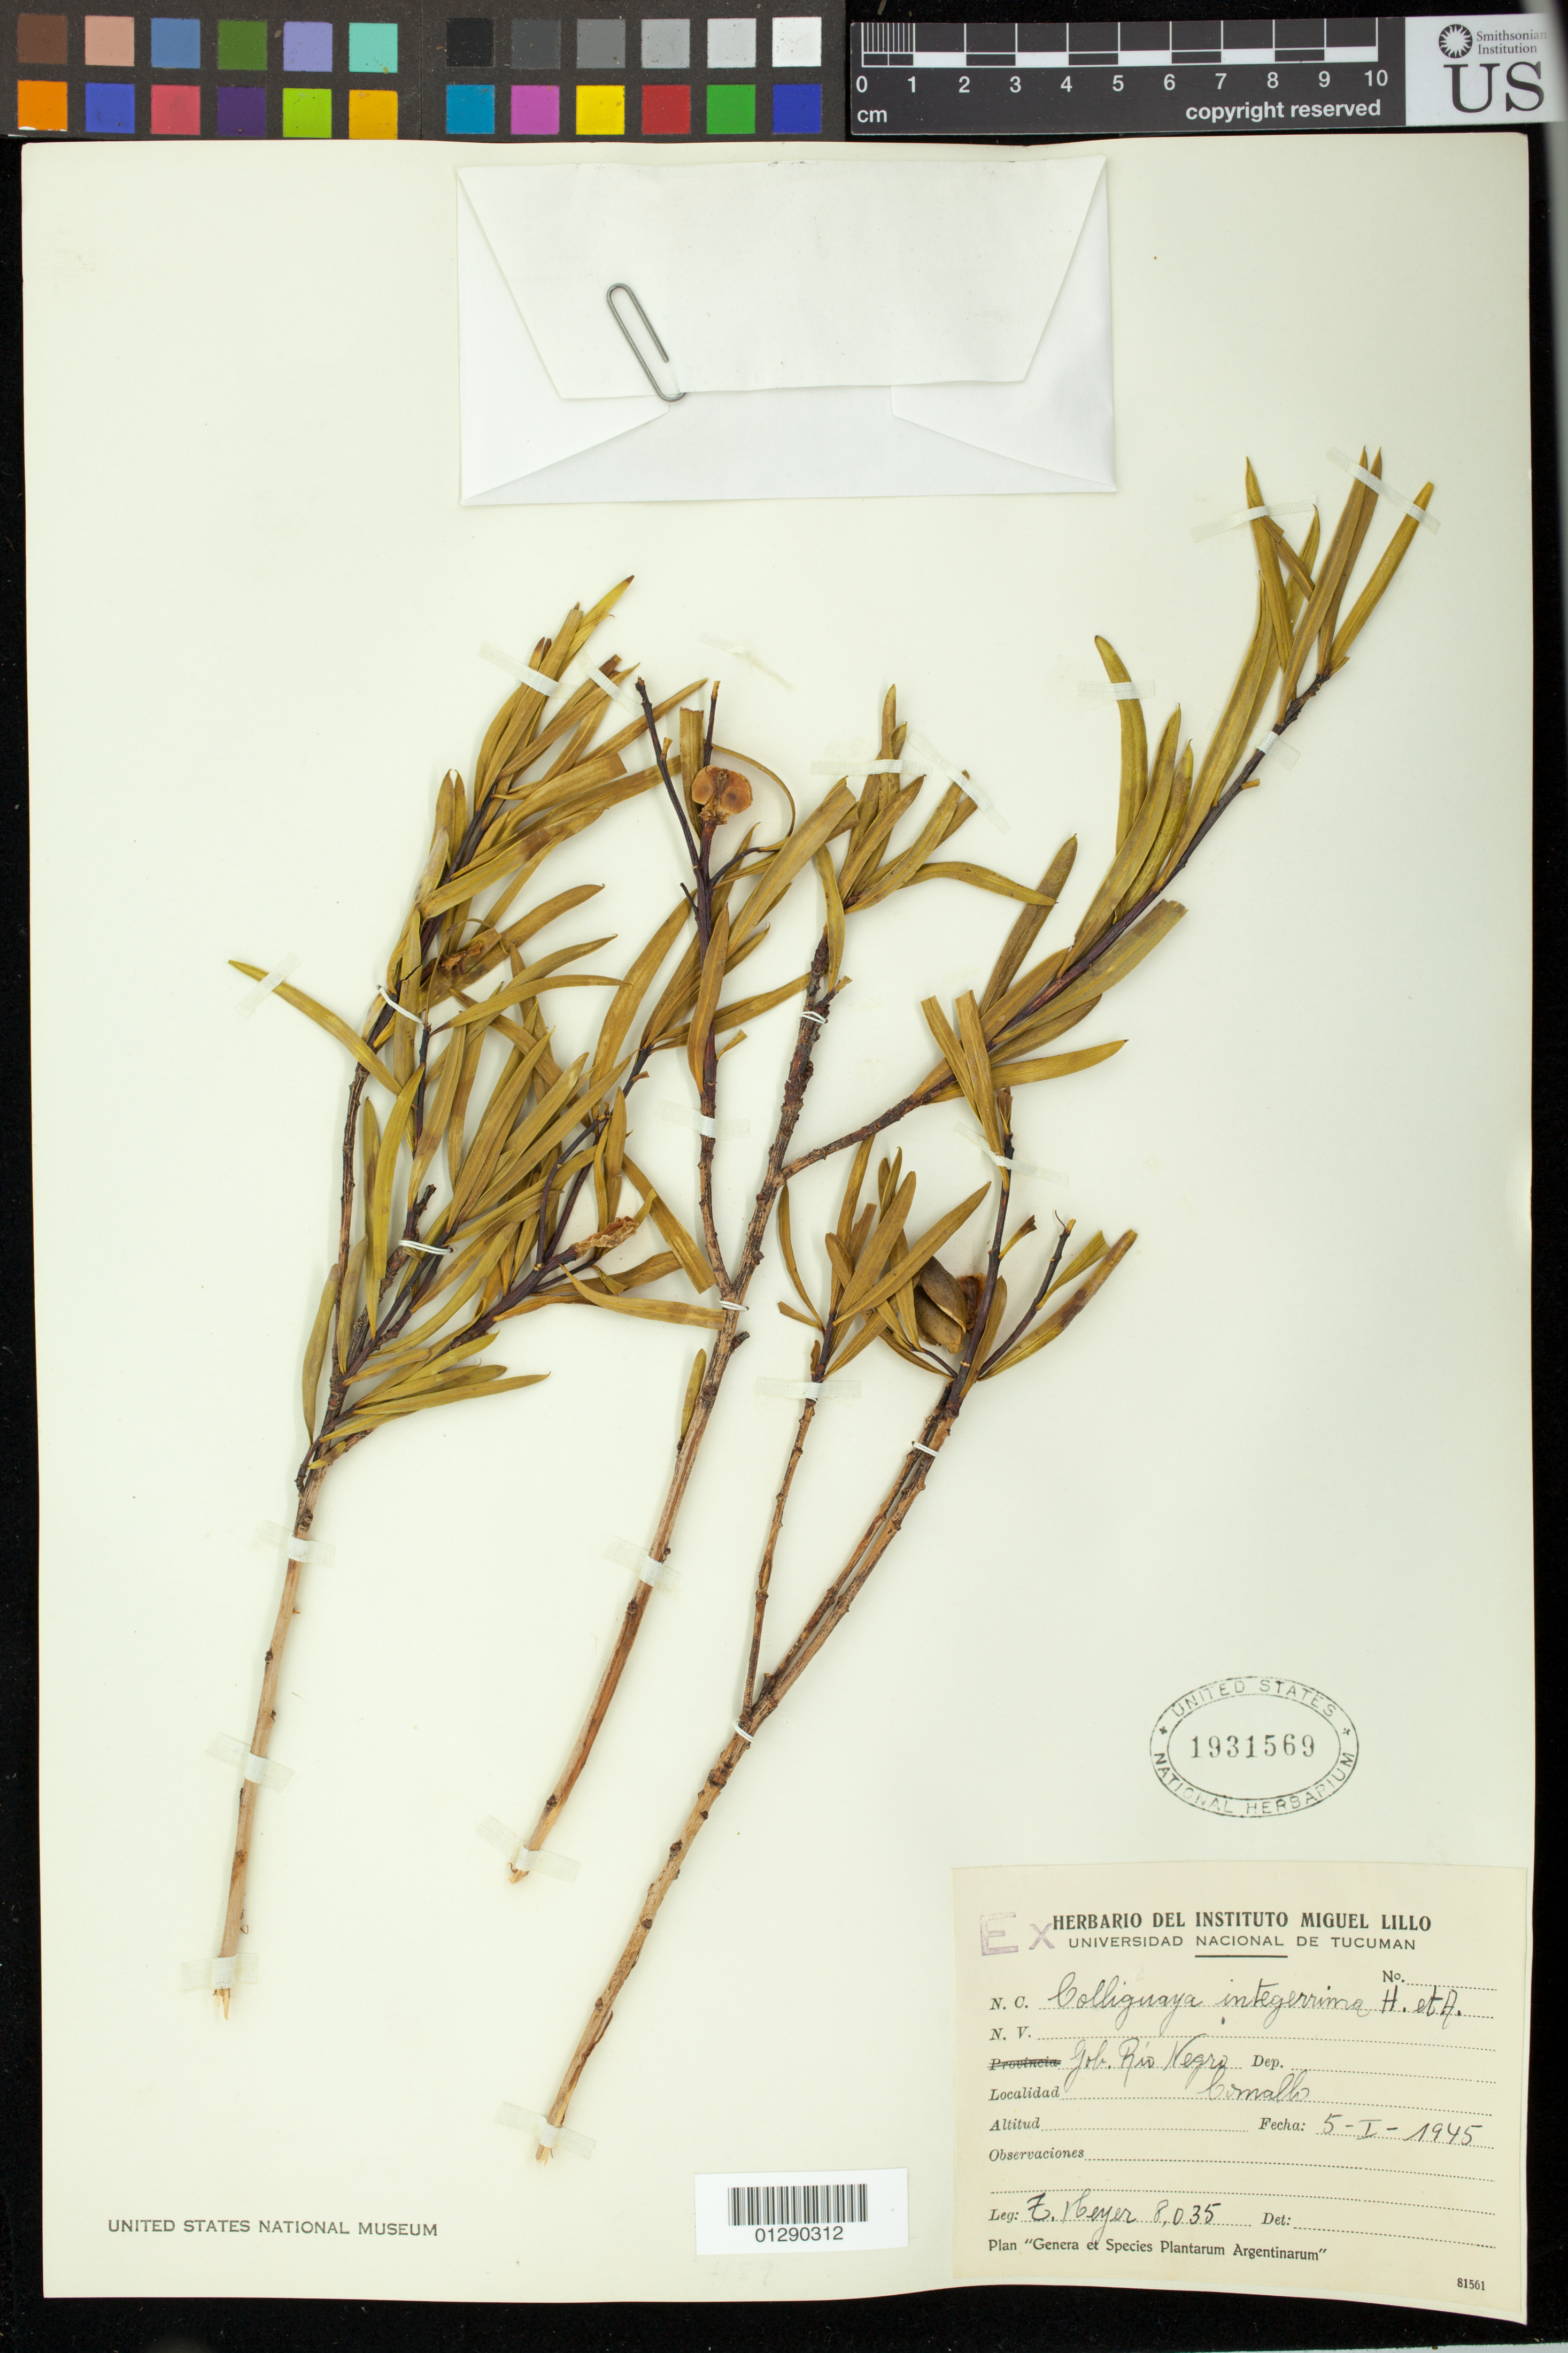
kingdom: Plantae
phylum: Tracheophyta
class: Magnoliopsida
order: Malpighiales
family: Euphorbiaceae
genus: Colliguaja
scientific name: Colliguaja integerrima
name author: Gillies & Hook.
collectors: F. Meyer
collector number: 8035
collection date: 1945-01-05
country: Argentina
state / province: Rio Negro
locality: Comalh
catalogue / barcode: US 1931569